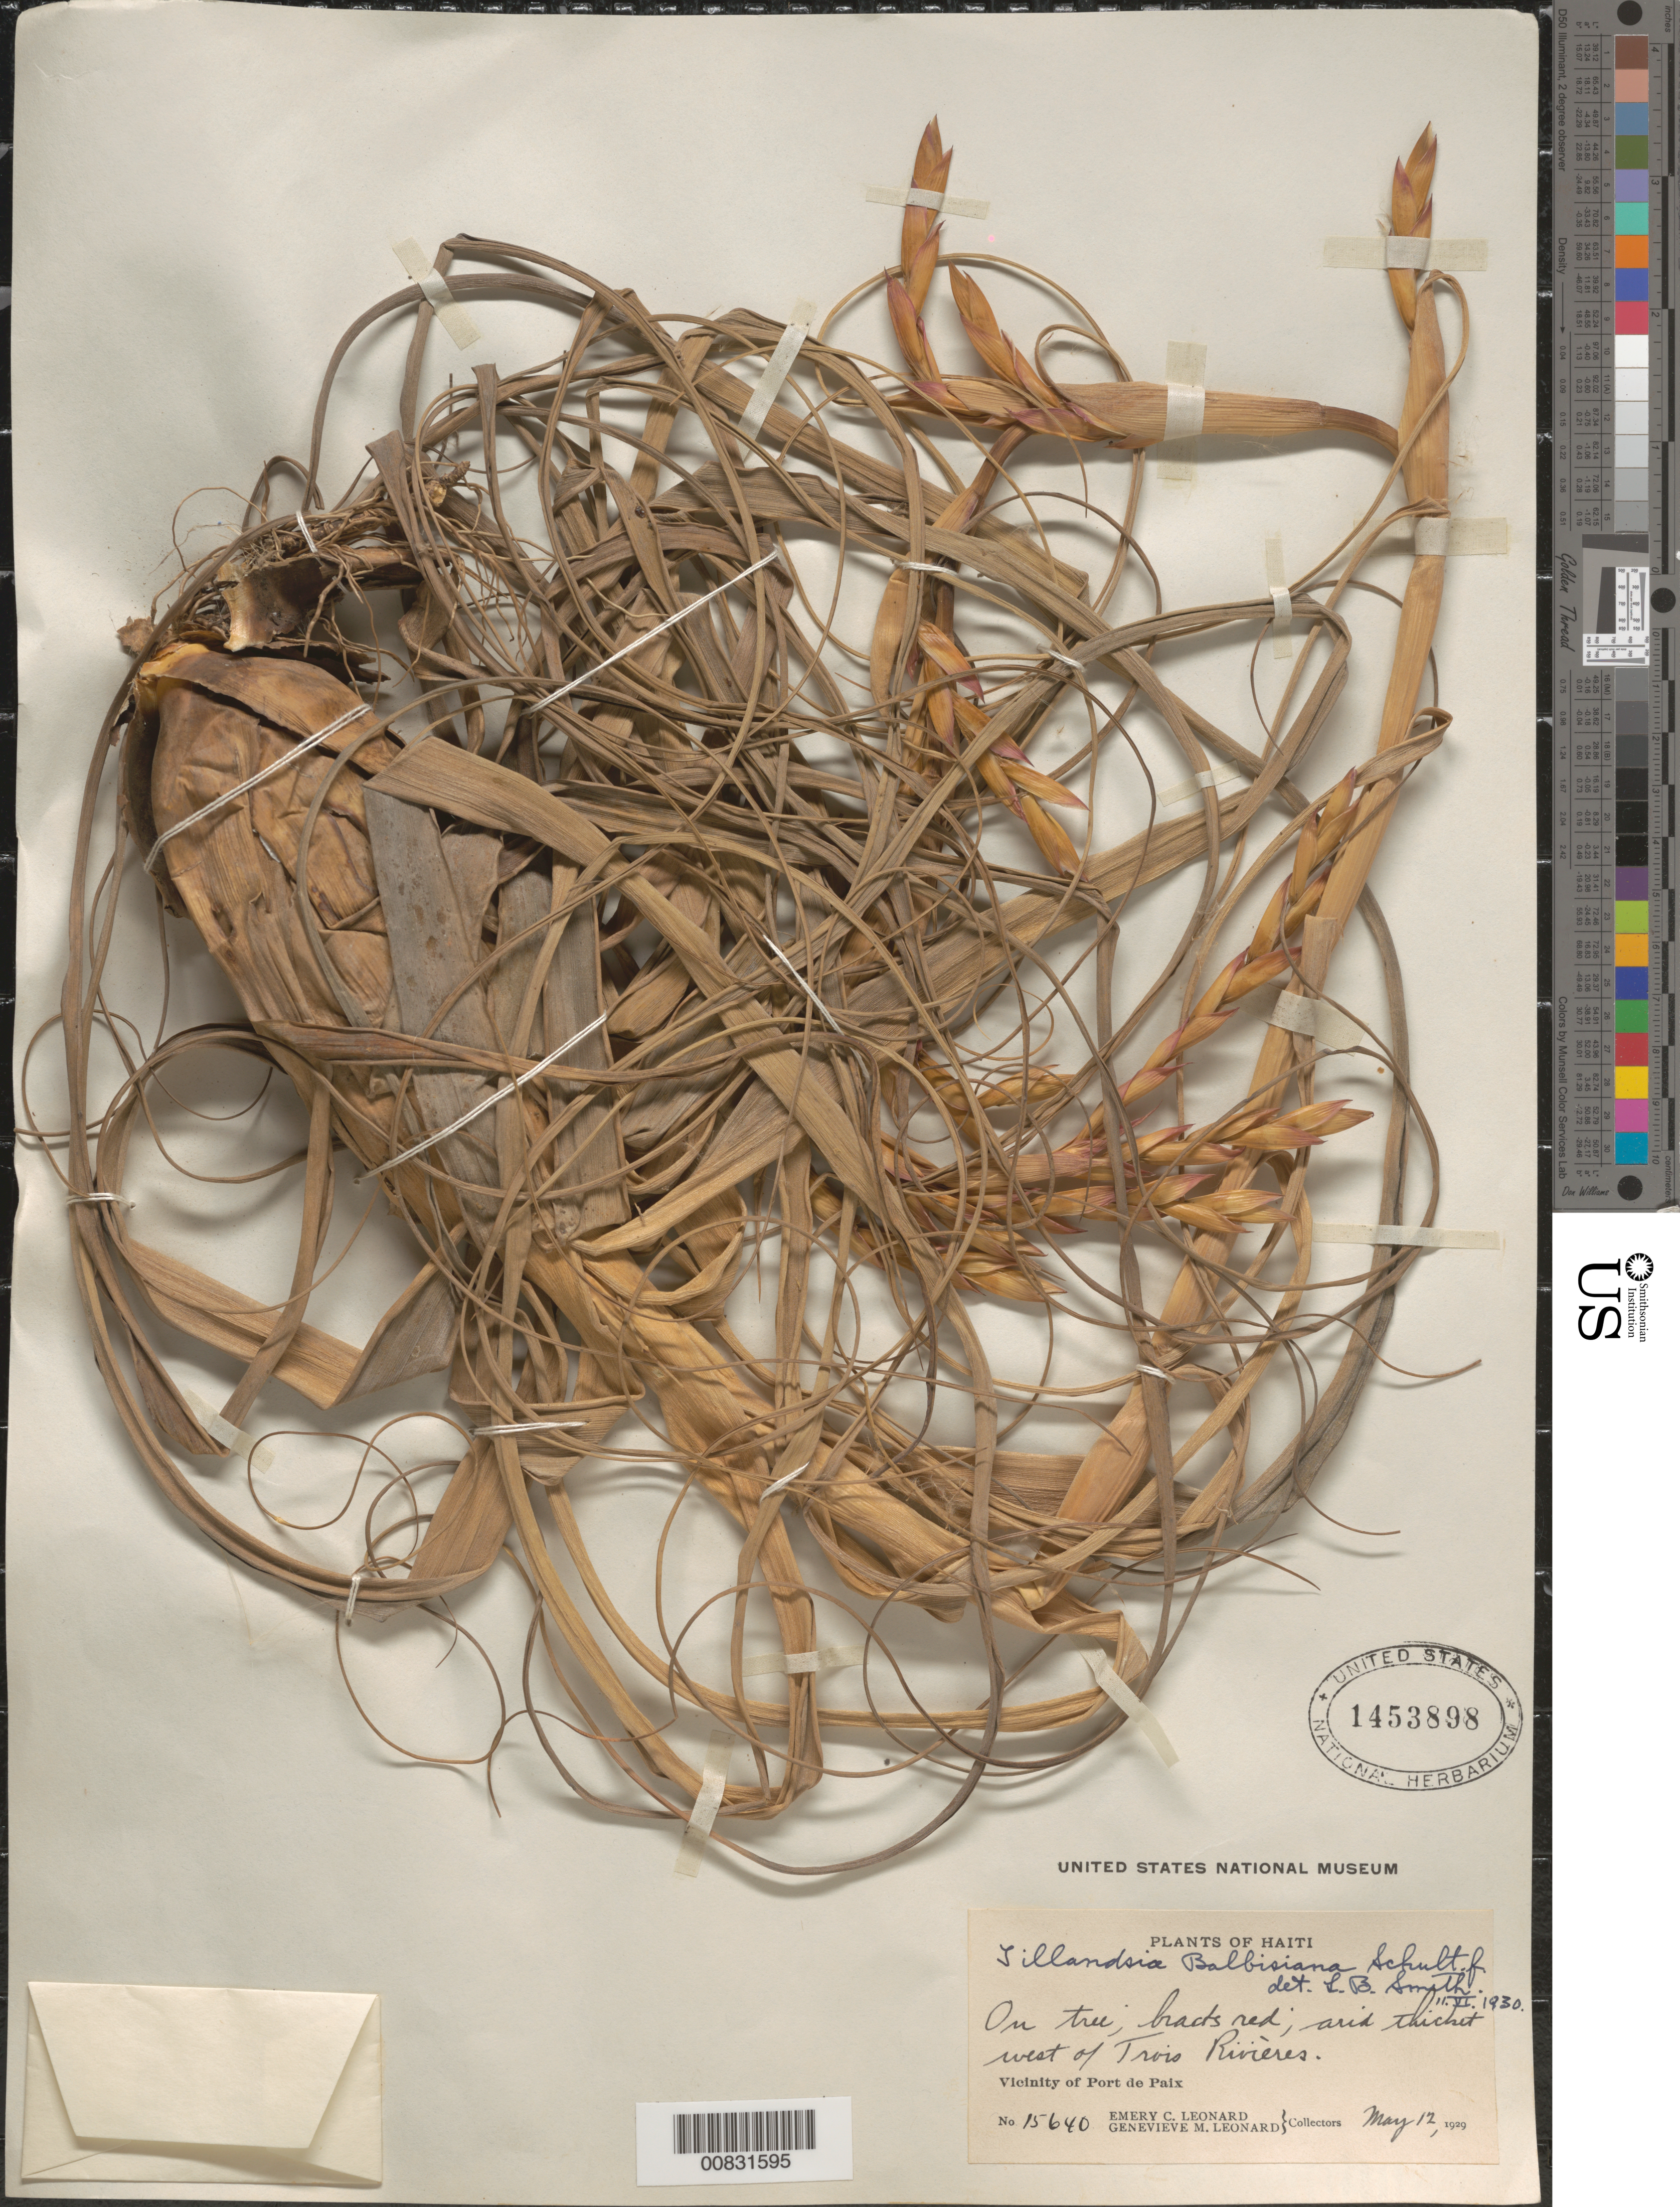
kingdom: Plantae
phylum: Tracheophyta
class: Liliopsida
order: Poales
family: Bromeliaceae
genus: Tillandsia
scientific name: Tillandsia balbisiana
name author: Schult. f.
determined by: Smith, Lyman B., (US), NMNH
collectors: E. C. Leonard & G. M. Leonard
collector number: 15640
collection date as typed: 12 May 1929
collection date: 1929-05-12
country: Haiti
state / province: Nord-Ouest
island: Hispaniola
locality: Vicinity of Port de Paix. West of trois Rivières.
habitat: On tree in arid thicket.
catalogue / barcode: US 1453898